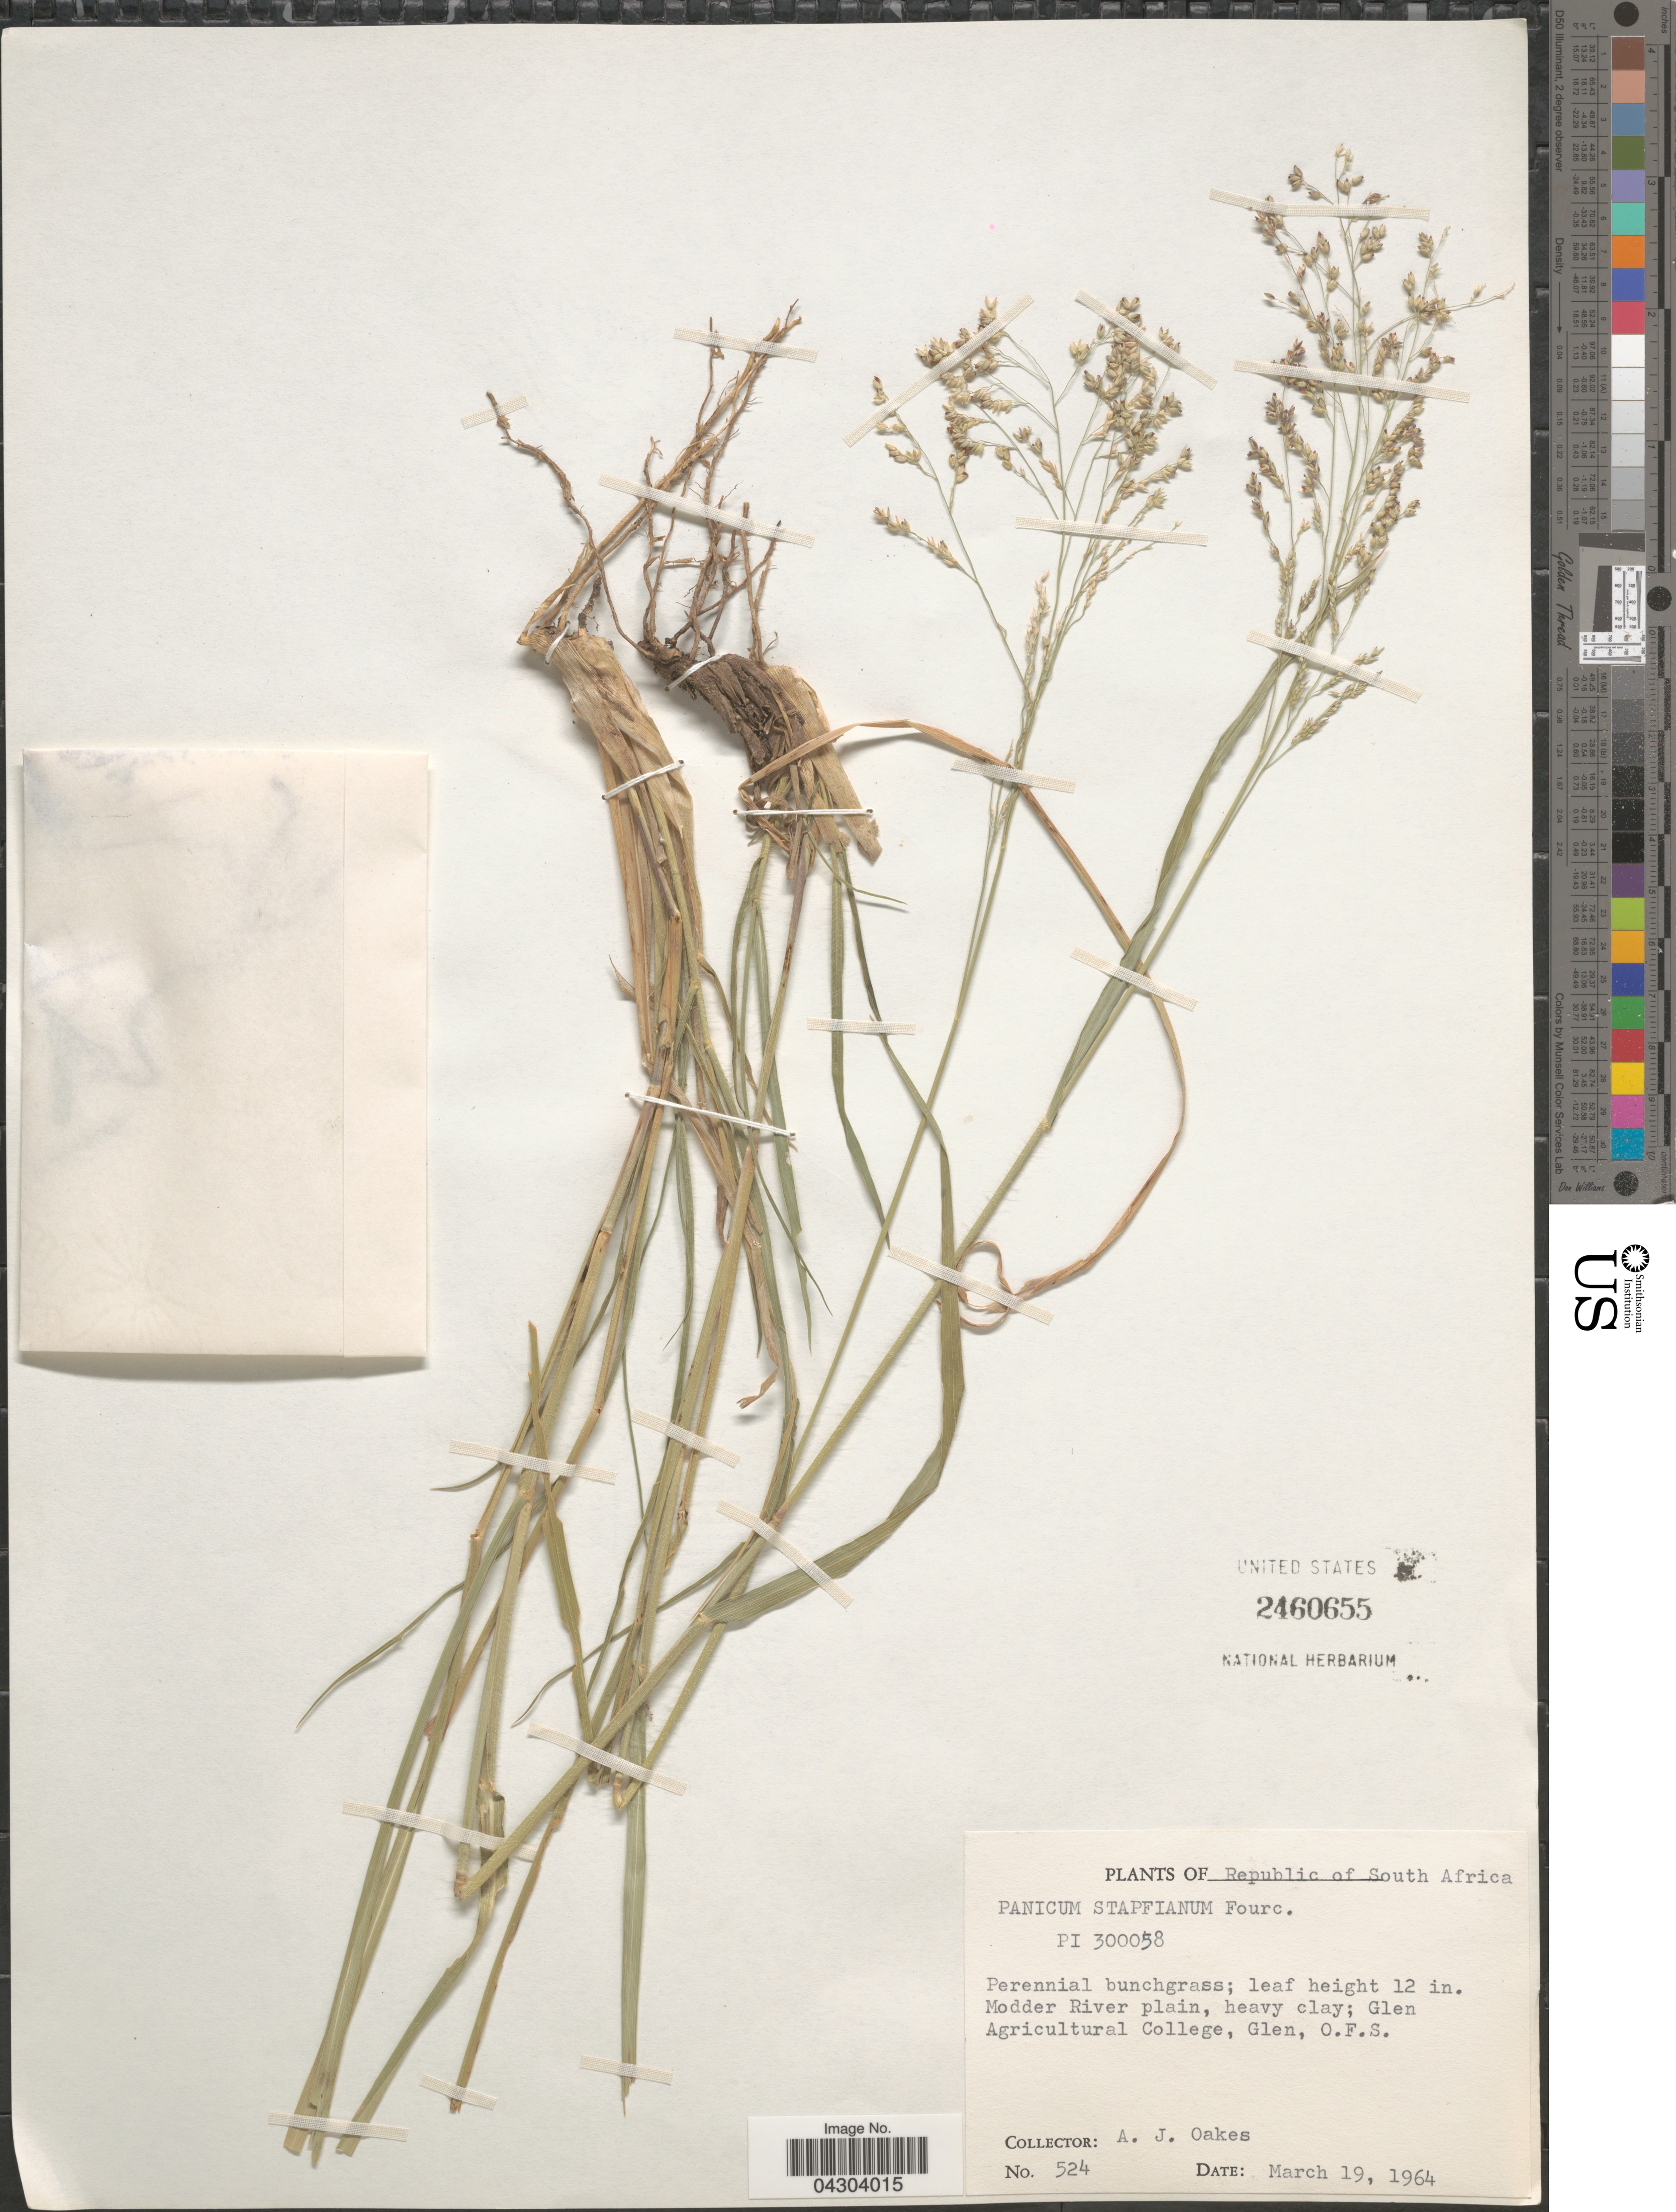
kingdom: Plantae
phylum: Tracheophyta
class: Liliopsida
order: Poales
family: Poaceae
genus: Panicum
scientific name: Panicum stapfianum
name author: Fourc.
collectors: A. Oakes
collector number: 524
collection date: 1964-03-19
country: South Africa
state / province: Free State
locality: Republic of South Africa. Modder River plain; Glen Agricultural College, Glen, O.F.S.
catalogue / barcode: US 2460655